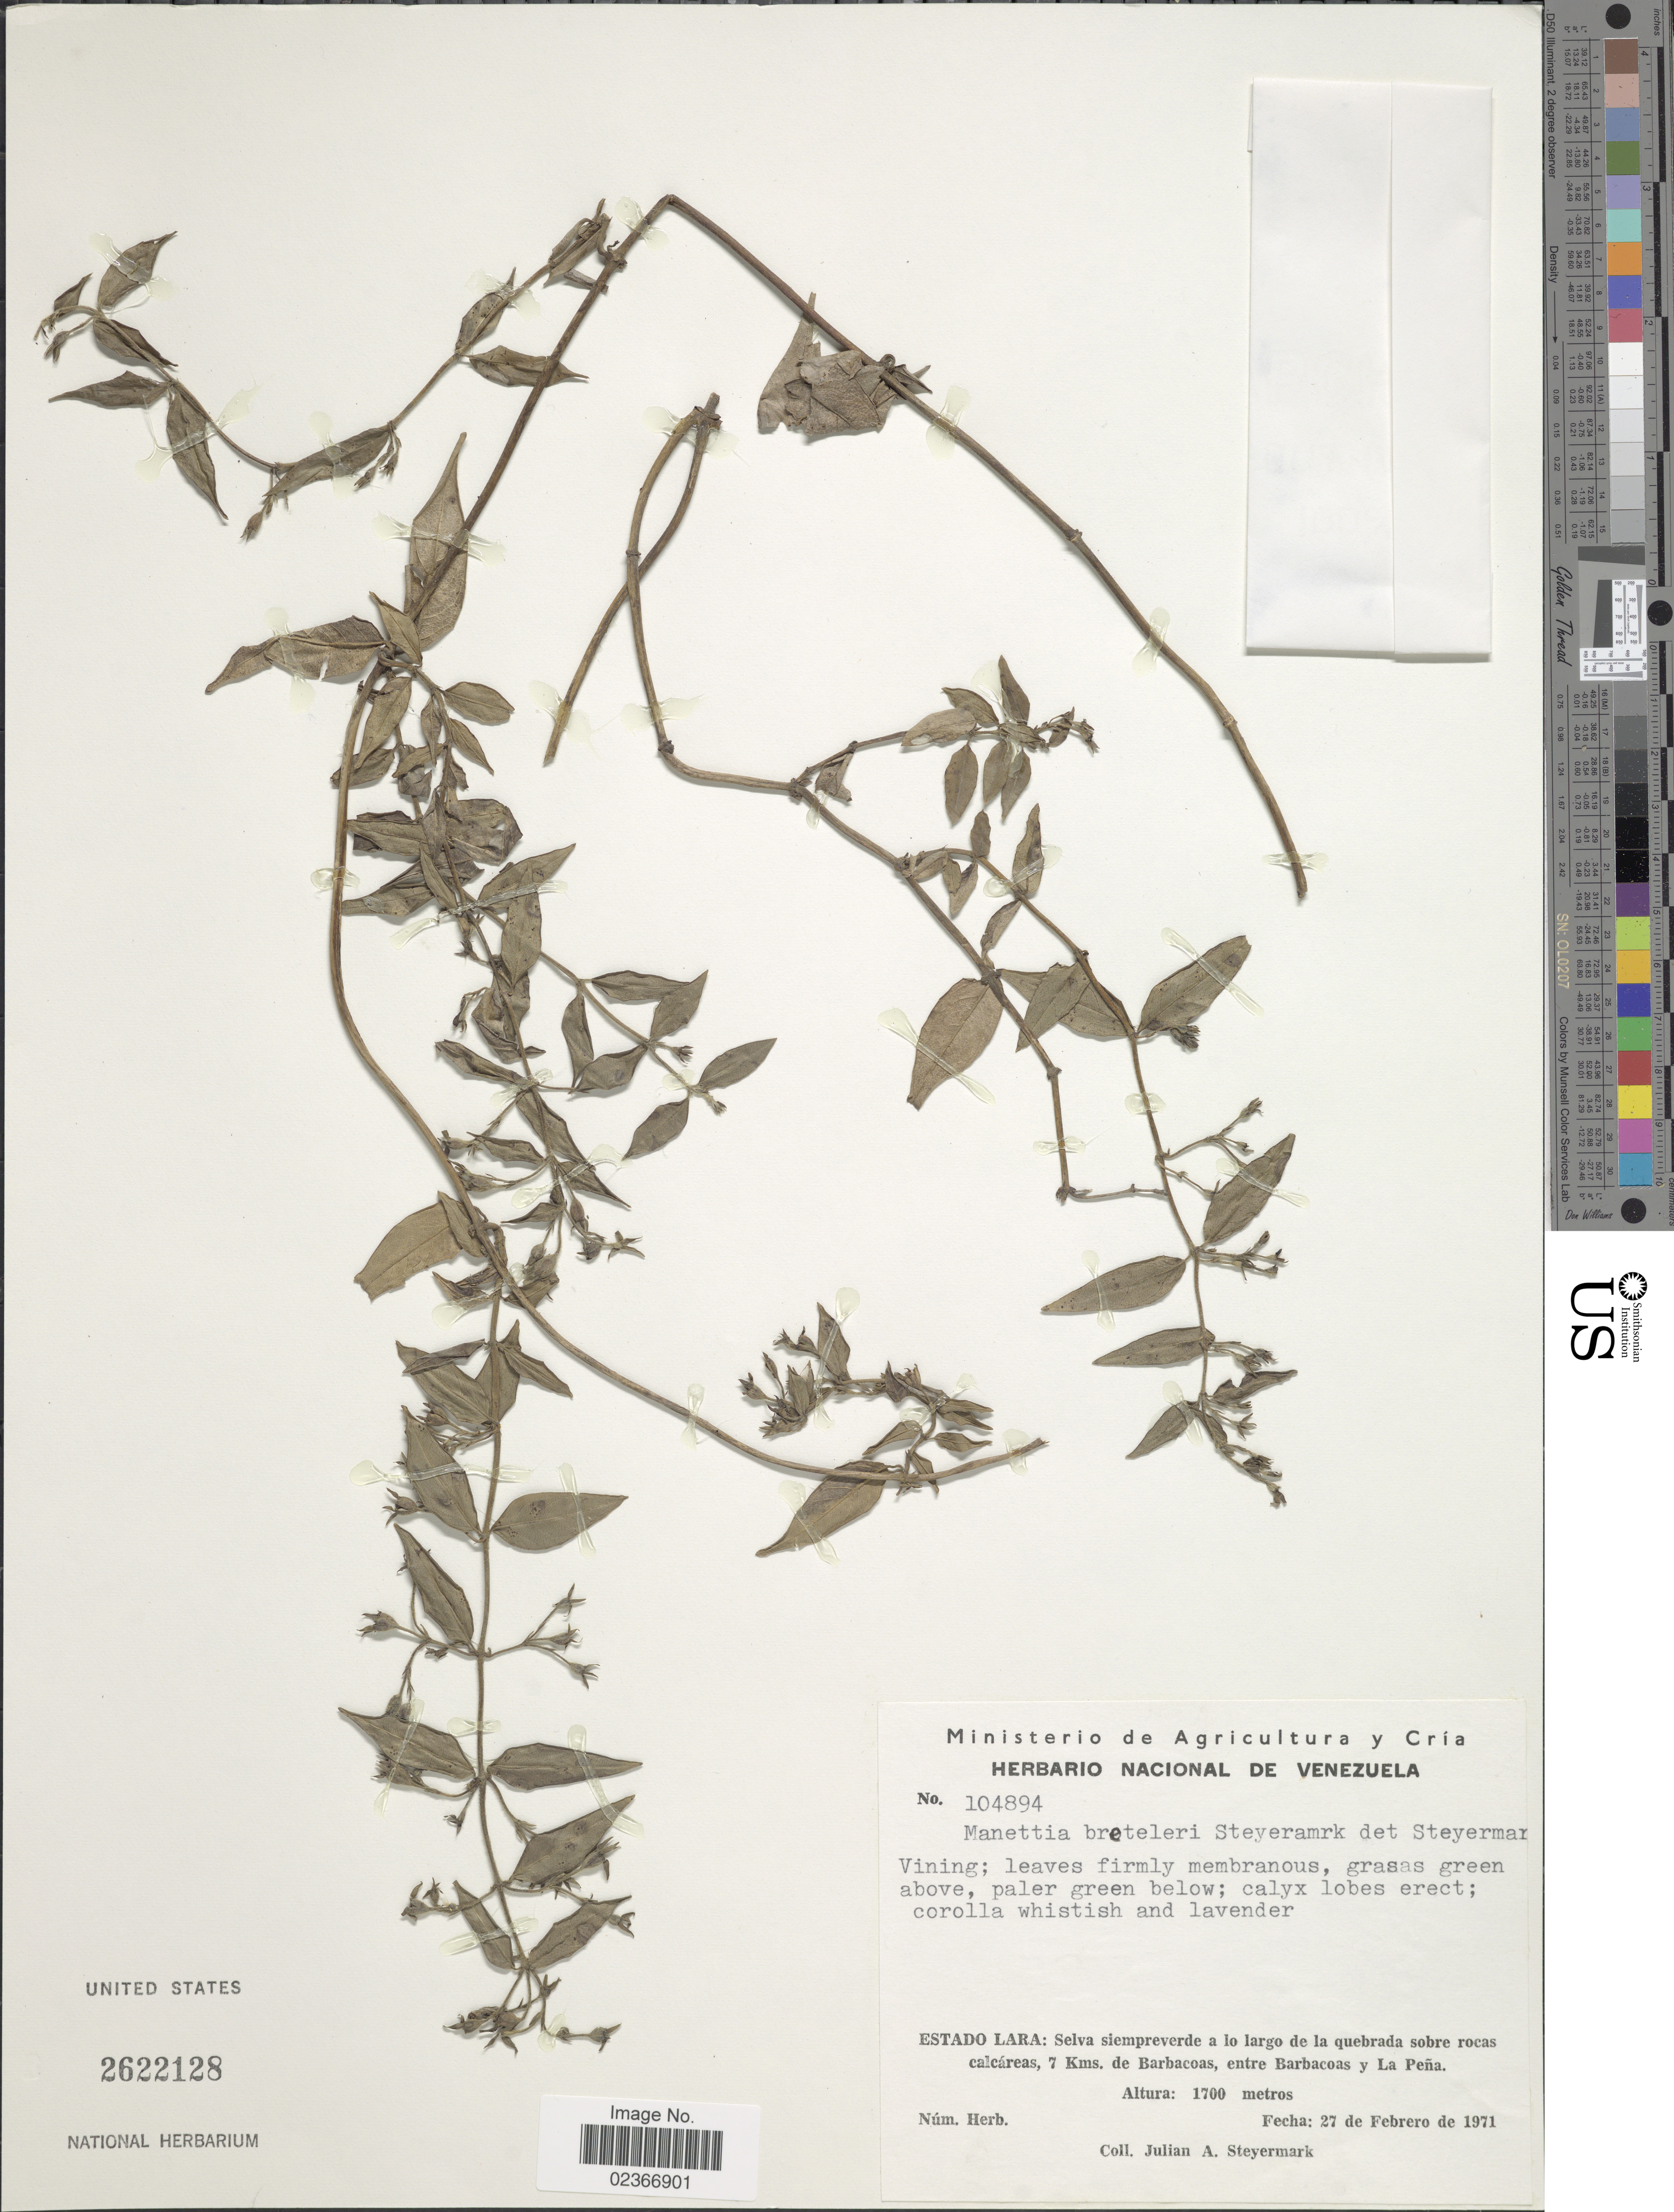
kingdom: Plantae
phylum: Tracheophyta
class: Magnoliopsida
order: Gentianales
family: Rubiaceae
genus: Manettia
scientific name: Manettia breteleri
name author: Steyerm.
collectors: J. Steyermark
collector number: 104894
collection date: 1971-02-27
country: Venezuela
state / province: Lara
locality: Estado Lara: Selva siempreverde a lo largo de la quebrada sobre rocas calcareas, 7 Kms. de Barbacoas, entre Barbacoas y La Pena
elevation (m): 1700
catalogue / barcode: US 2622128